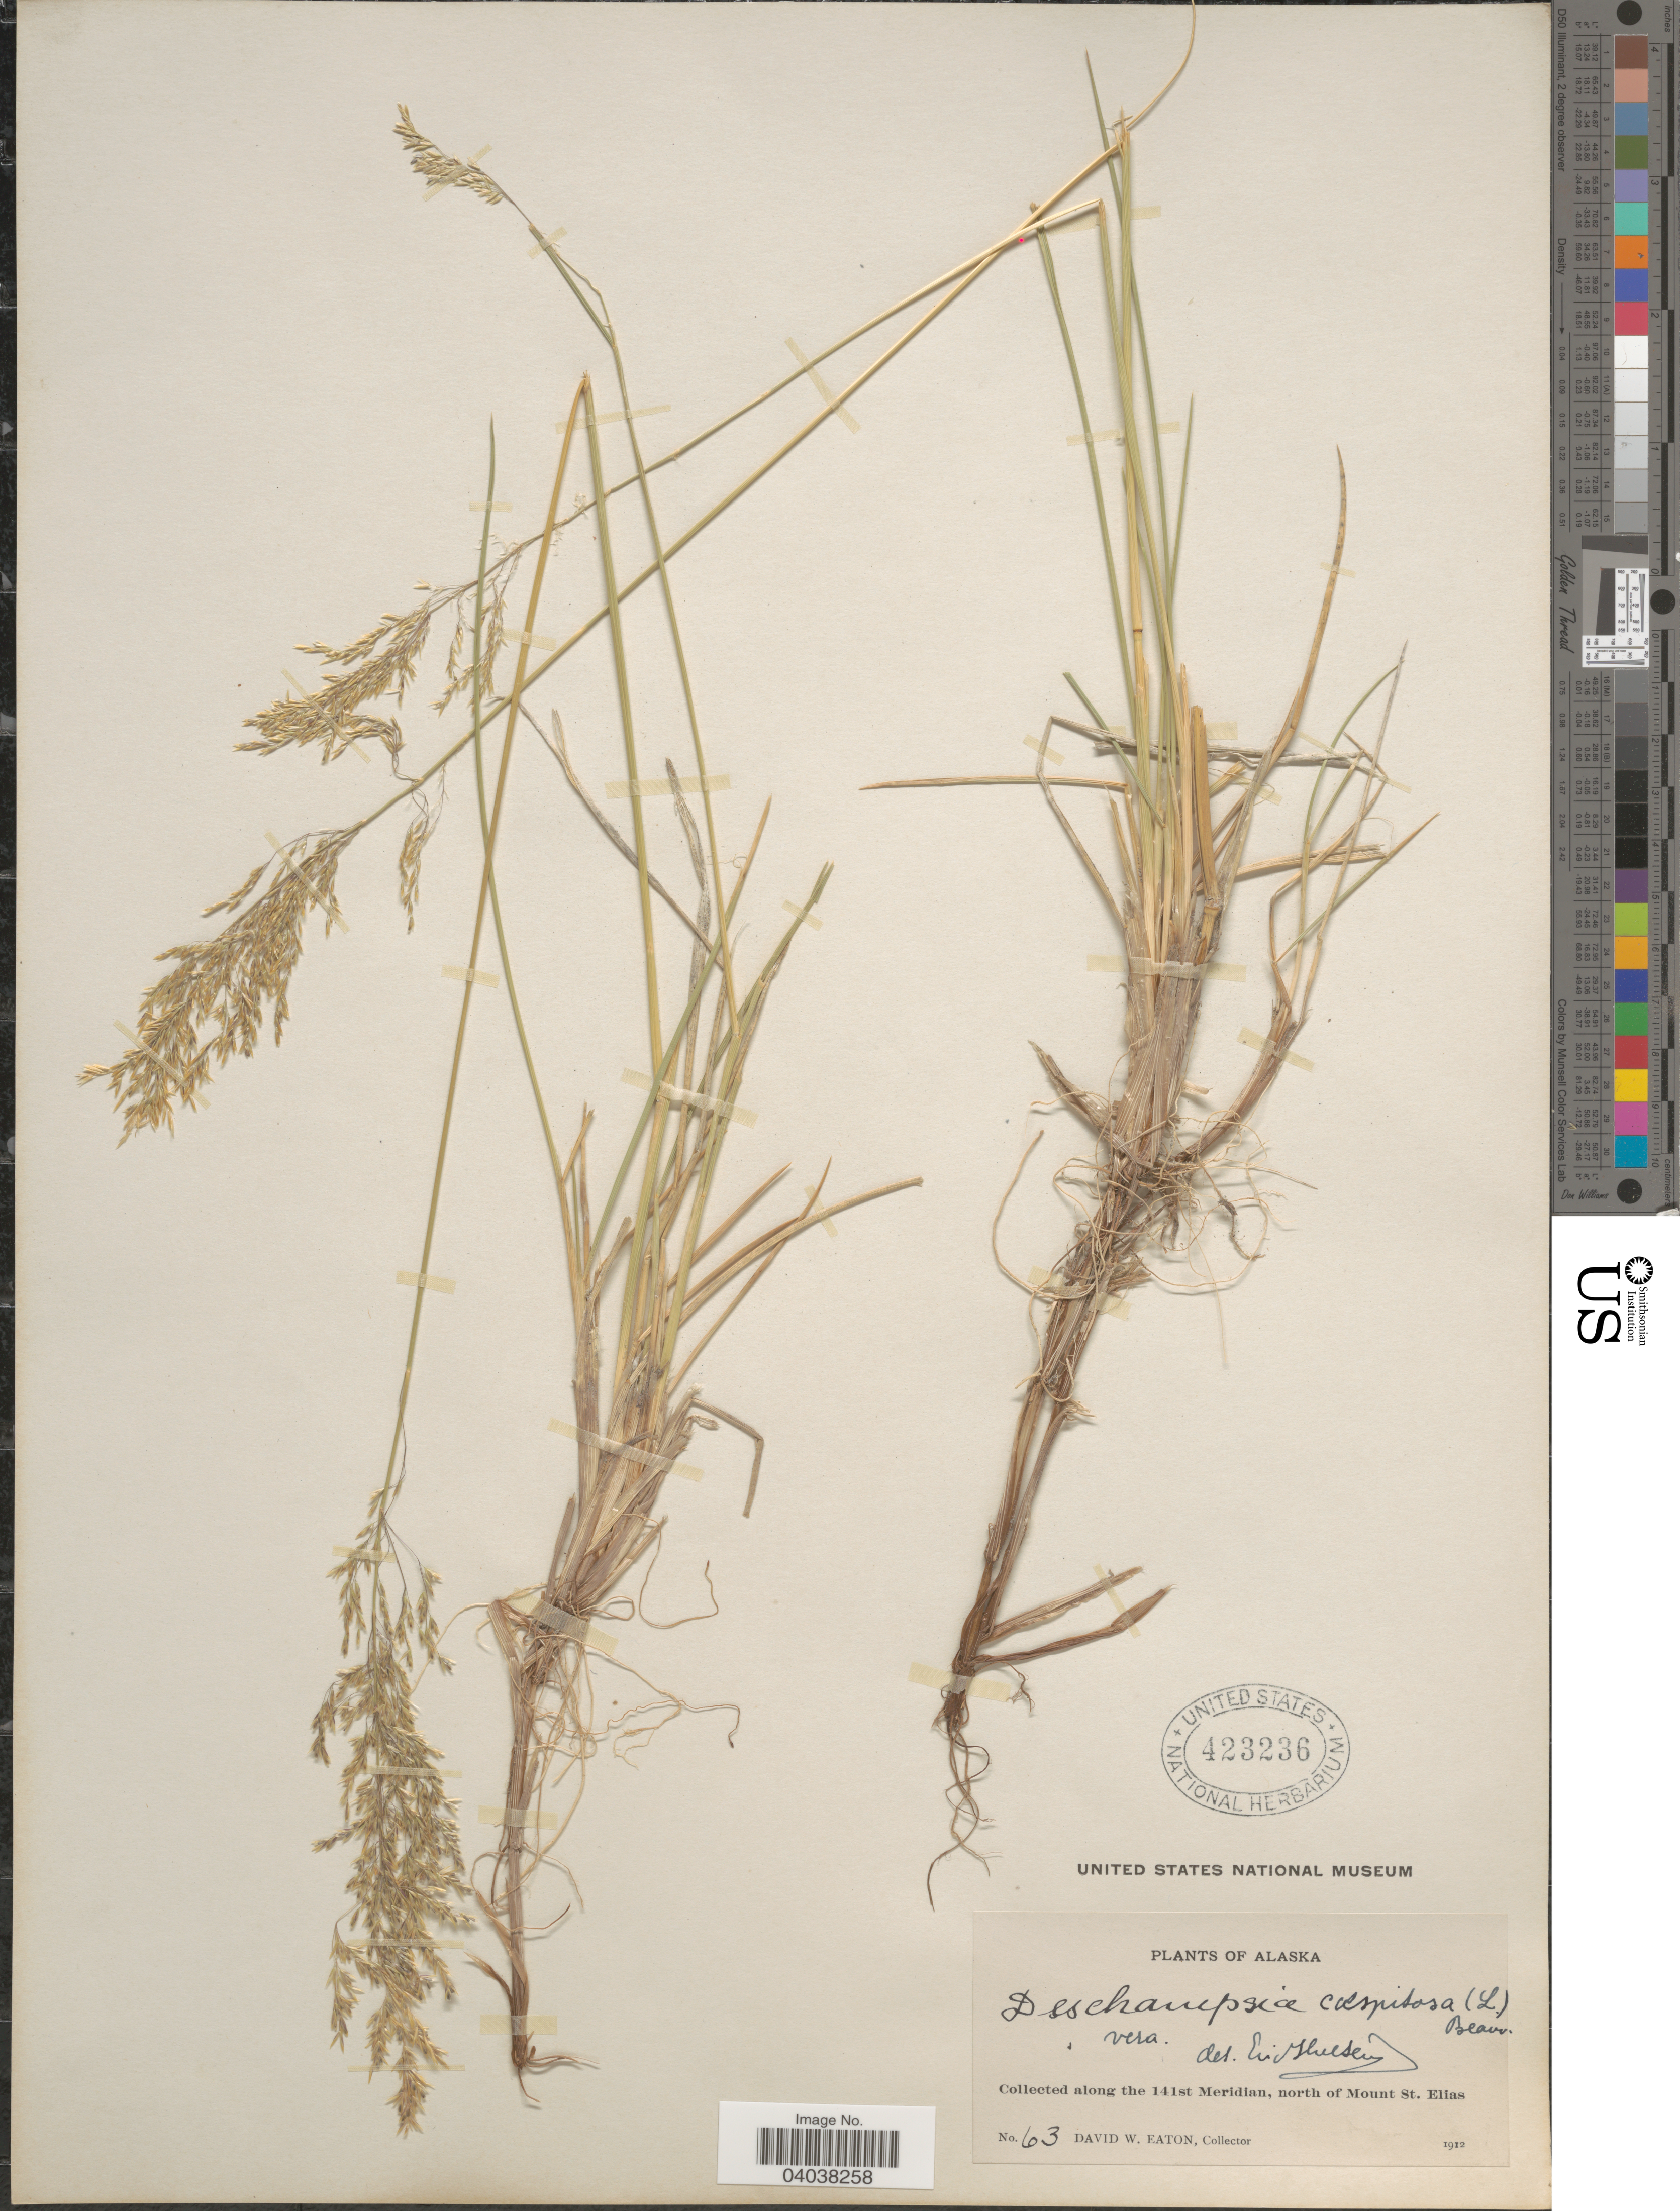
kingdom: Plantae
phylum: Tracheophyta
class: Liliopsida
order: Poales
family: Poaceae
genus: Deschampsia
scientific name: Deschampsia cespitosa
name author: (L.) P. Beauv.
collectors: D. Eaton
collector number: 63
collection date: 1912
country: United States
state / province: Alaska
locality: Along the 14st Meridian, north of Mount St. Elias.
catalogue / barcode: US 423236